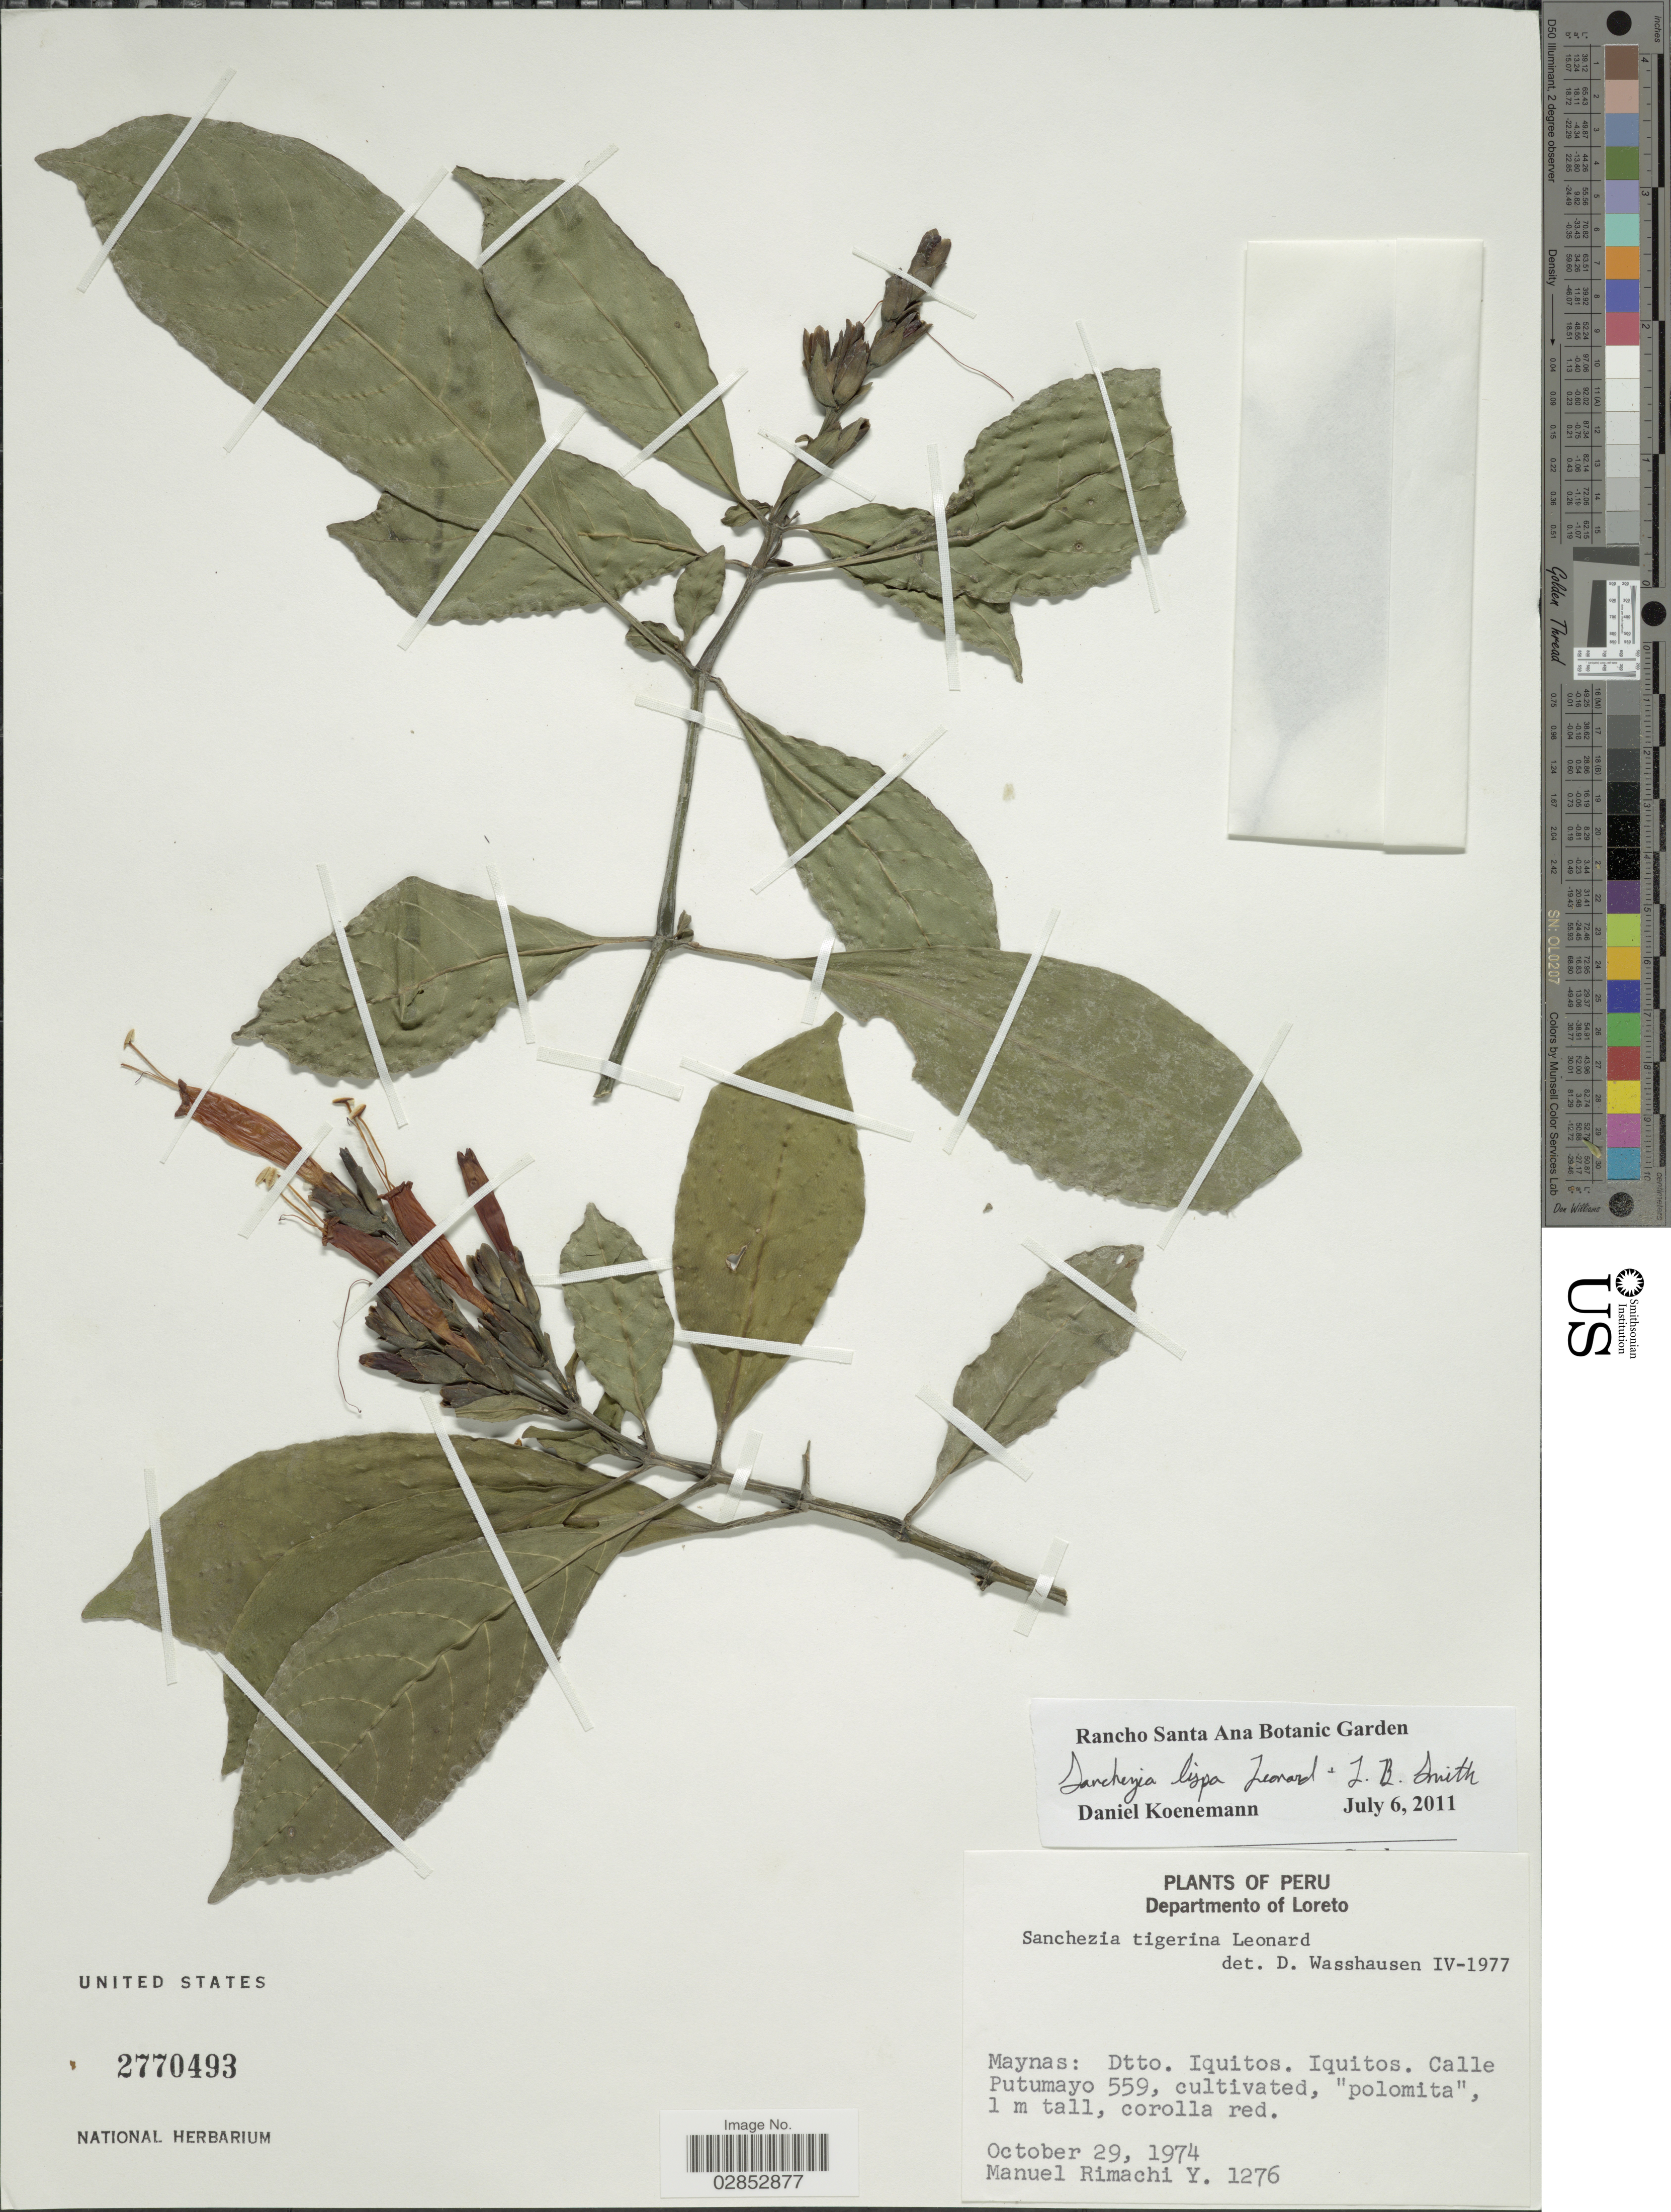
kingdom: Plantae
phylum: Tracheophyta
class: Magnoliopsida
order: Lamiales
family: Acanthaceae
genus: Sanchezia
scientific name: Sanchezia tigrina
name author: Leonard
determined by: Azevedo, Igor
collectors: M. Rimachi Y.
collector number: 1276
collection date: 1974-10-29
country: Peru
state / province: Loreto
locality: Departmento of Loreto. Maynas: Dtto. Iquitos. Iquitos. Calle Putumayo 599.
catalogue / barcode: US 2770493